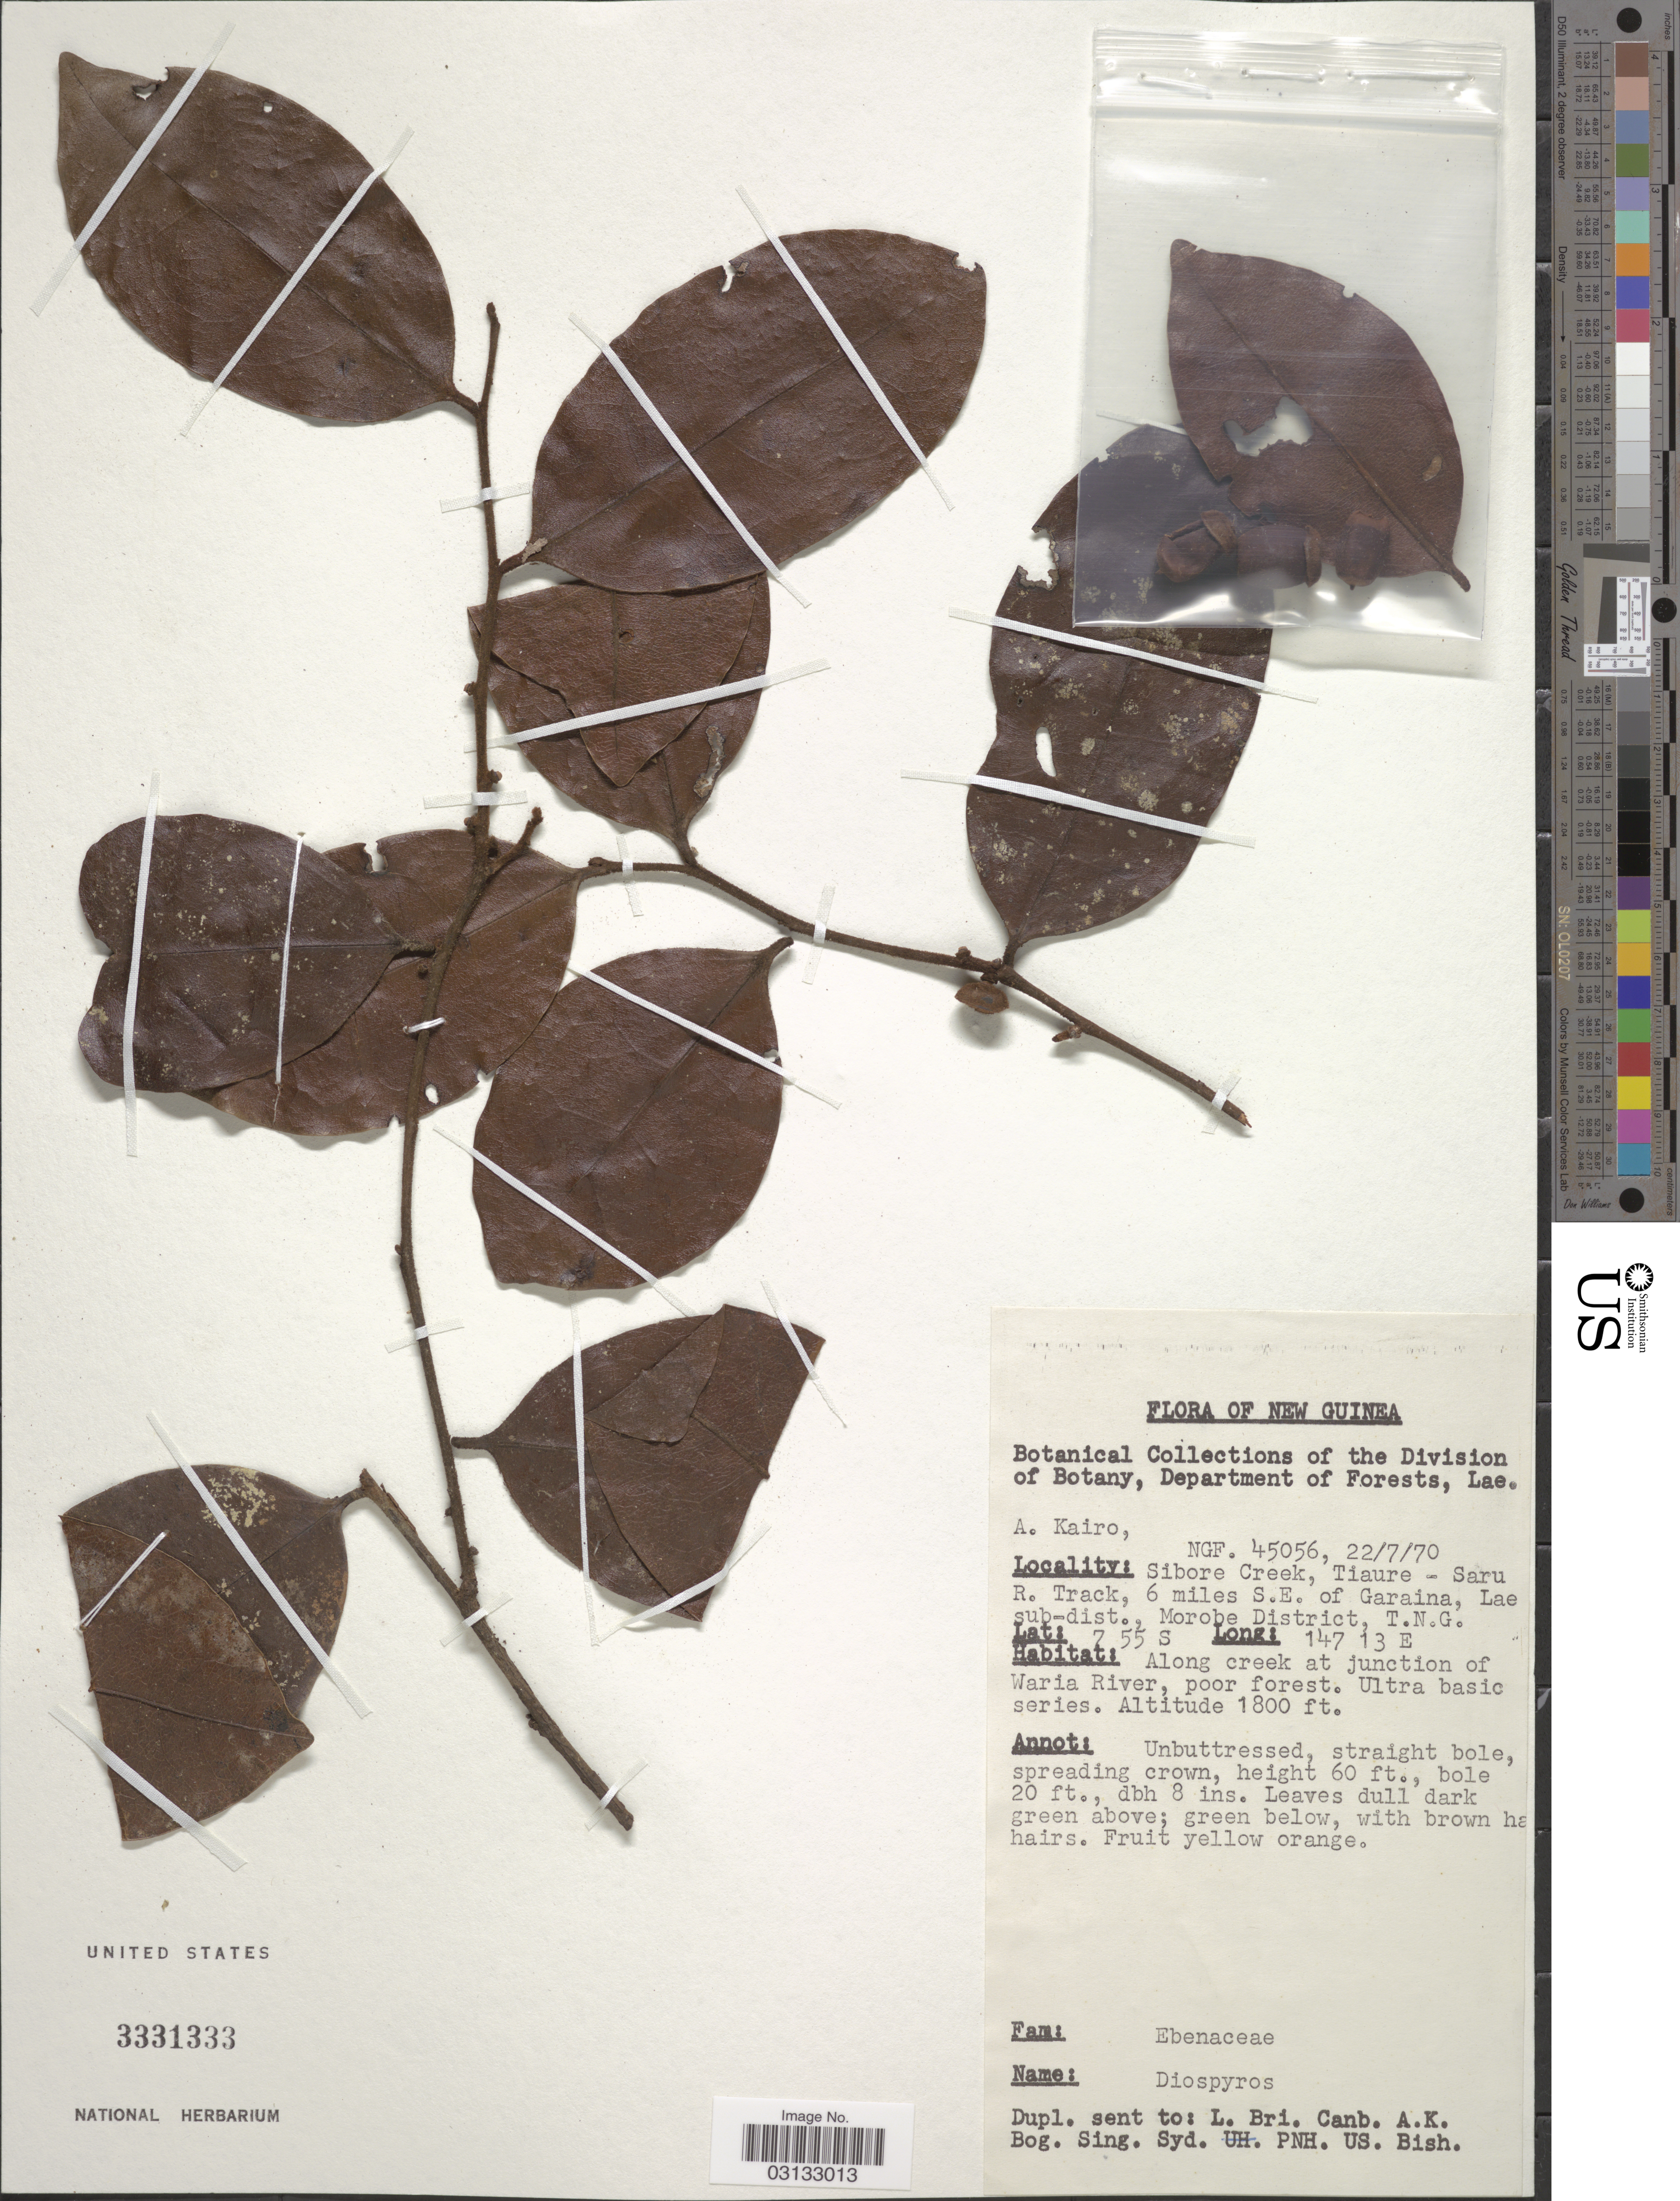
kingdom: Plantae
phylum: Tracheophyta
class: Magnoliopsida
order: Ericales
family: Ebenaceae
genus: Diospyros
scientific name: Diospyros sp.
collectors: A. Kairo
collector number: NGF 45056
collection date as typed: Transcribed d/m/y: 22/7/70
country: Papua New Guinea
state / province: Morobe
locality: New Guinea, Sibore Creek, Tiaure - Saru R. Track, 6 miles S.E. of Garaina, Lae sub-dist., Morobe District, T.N.G., Along creek at junction of Waria River, poor forest, Ultra basic series.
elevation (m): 549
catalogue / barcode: US 3331333